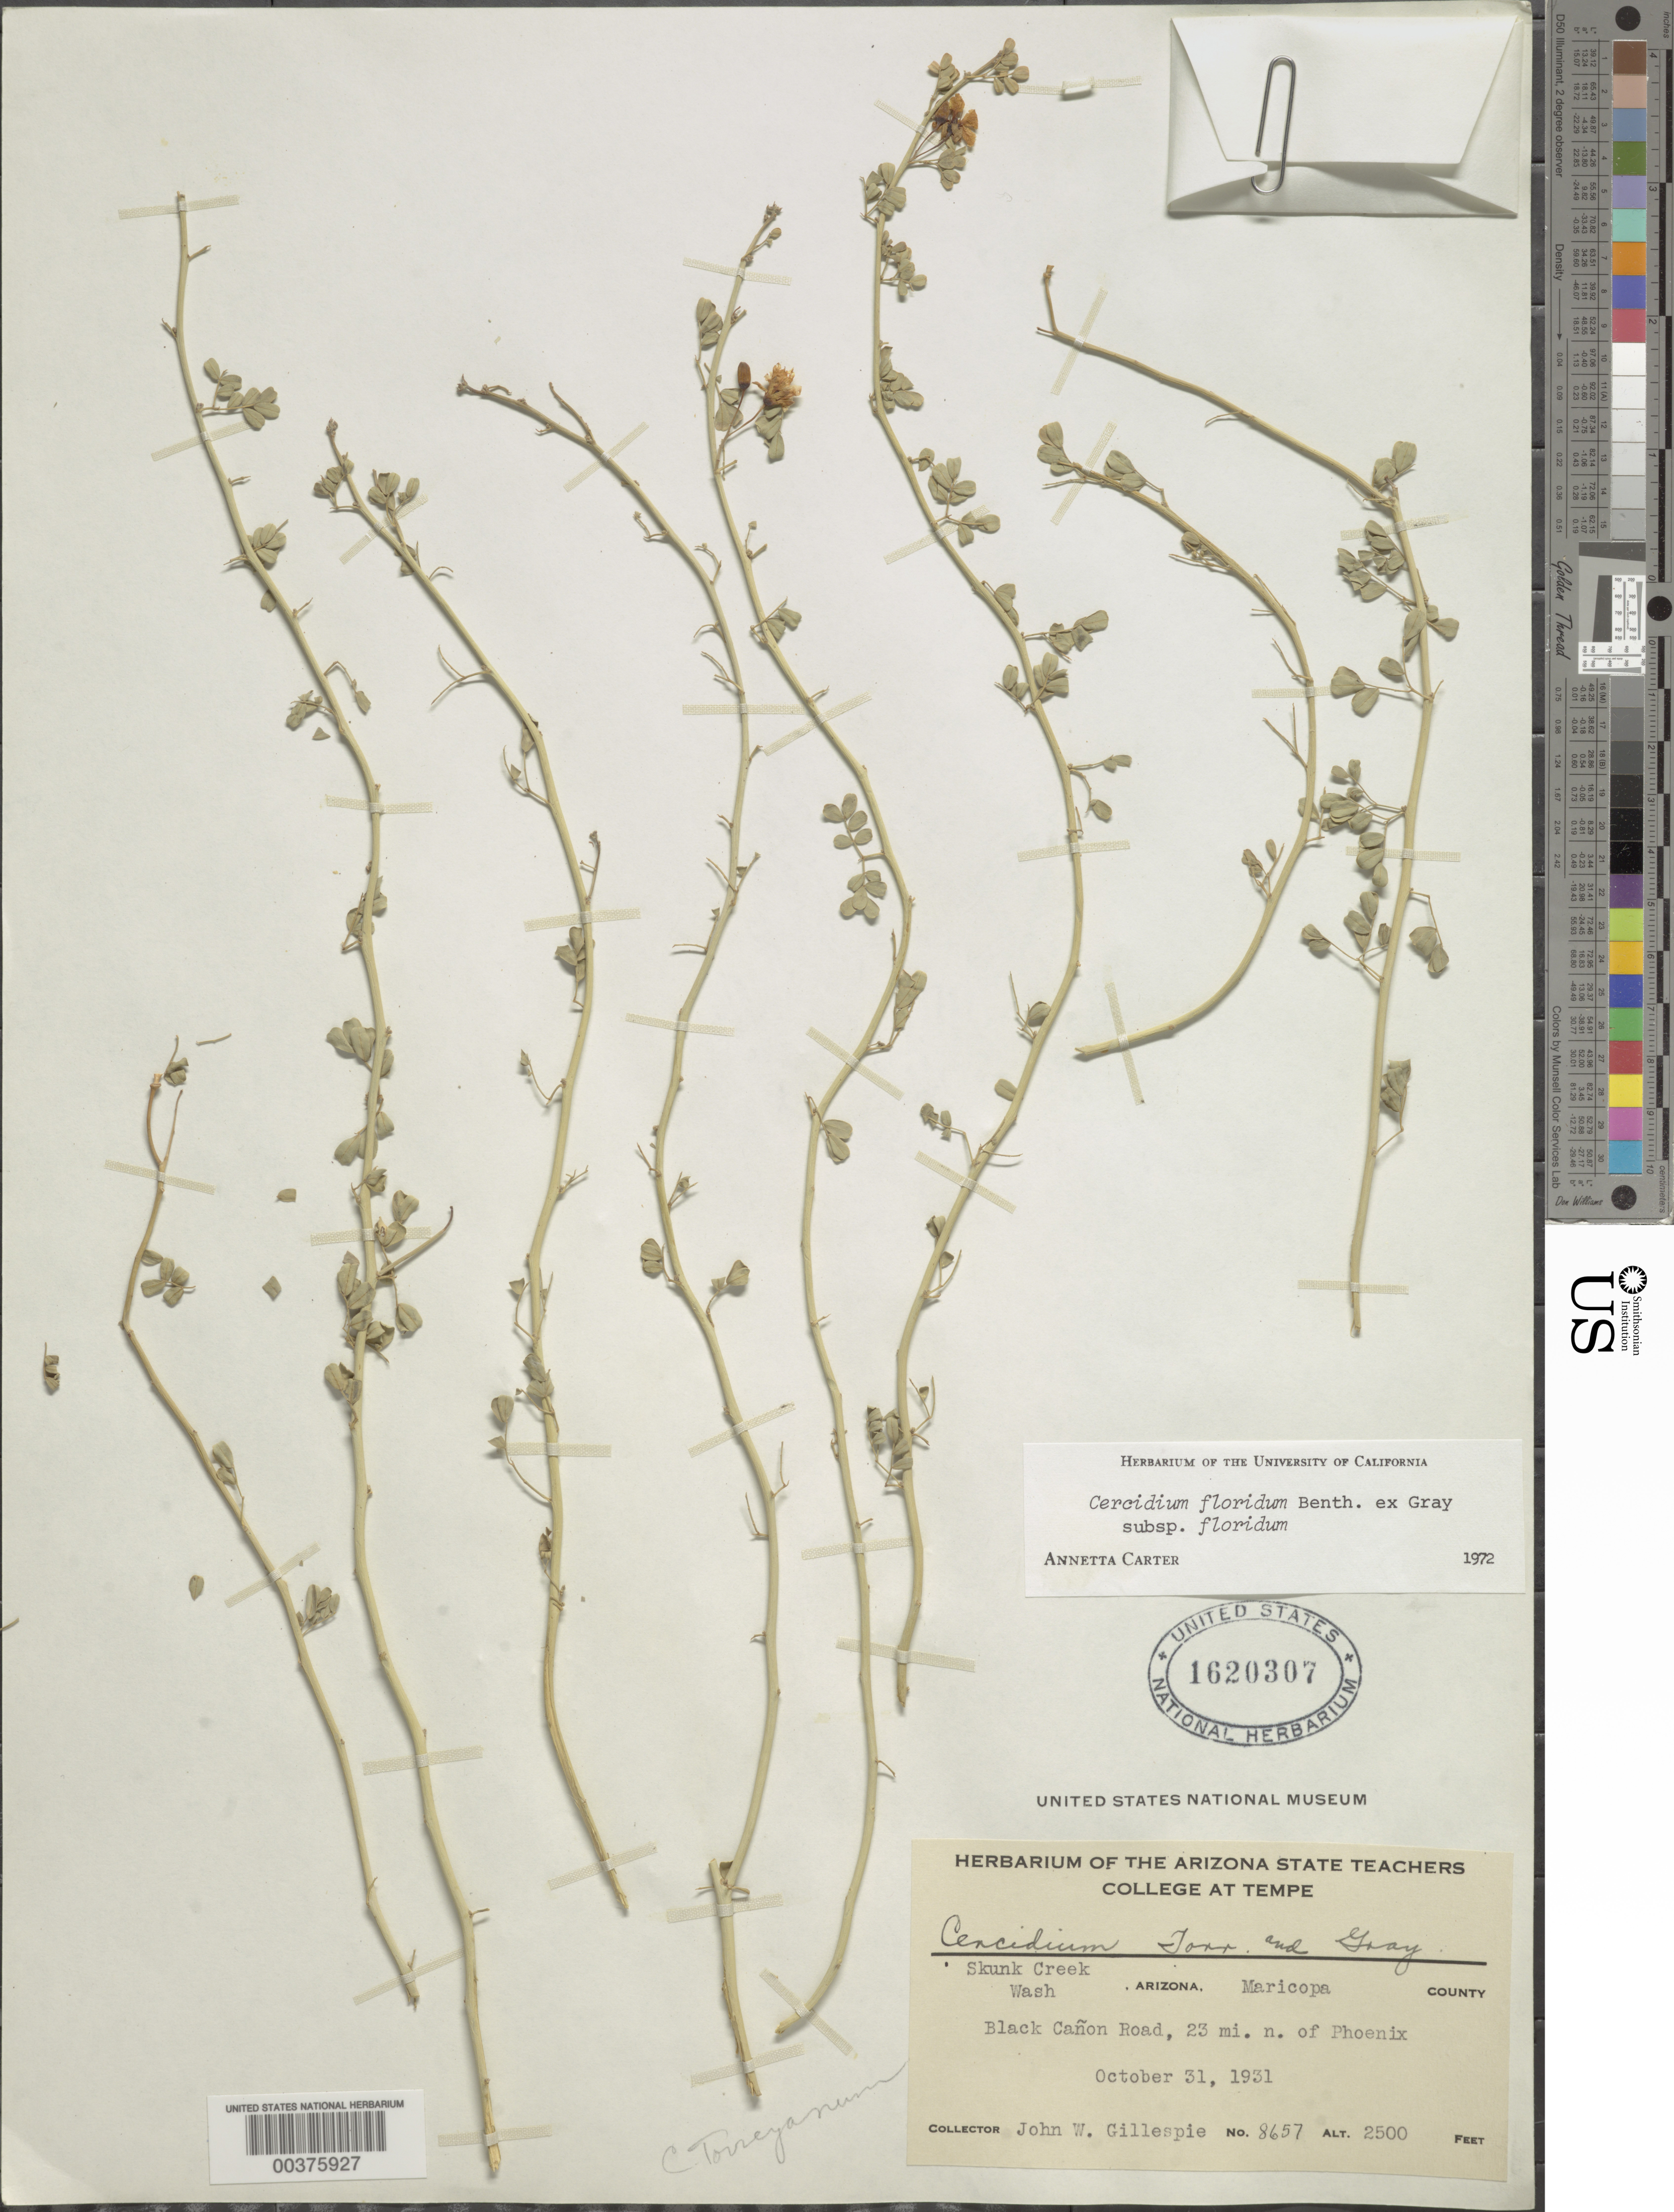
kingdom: Plantae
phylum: Tracheophyta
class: Magnoliopsida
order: Fabales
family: Fabaceae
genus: Parkinsonia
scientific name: Parkinsonia florida subsp. florida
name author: (Benth. ex A. Gray) S. Watson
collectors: J. W. Gillespie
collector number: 8657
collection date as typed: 31 Oct 1931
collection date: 1931-10-31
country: United States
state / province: Arizona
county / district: Maricopa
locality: Black canon road, 23 mi n of phoenix, skunk creek wash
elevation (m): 762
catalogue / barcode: US 1620307